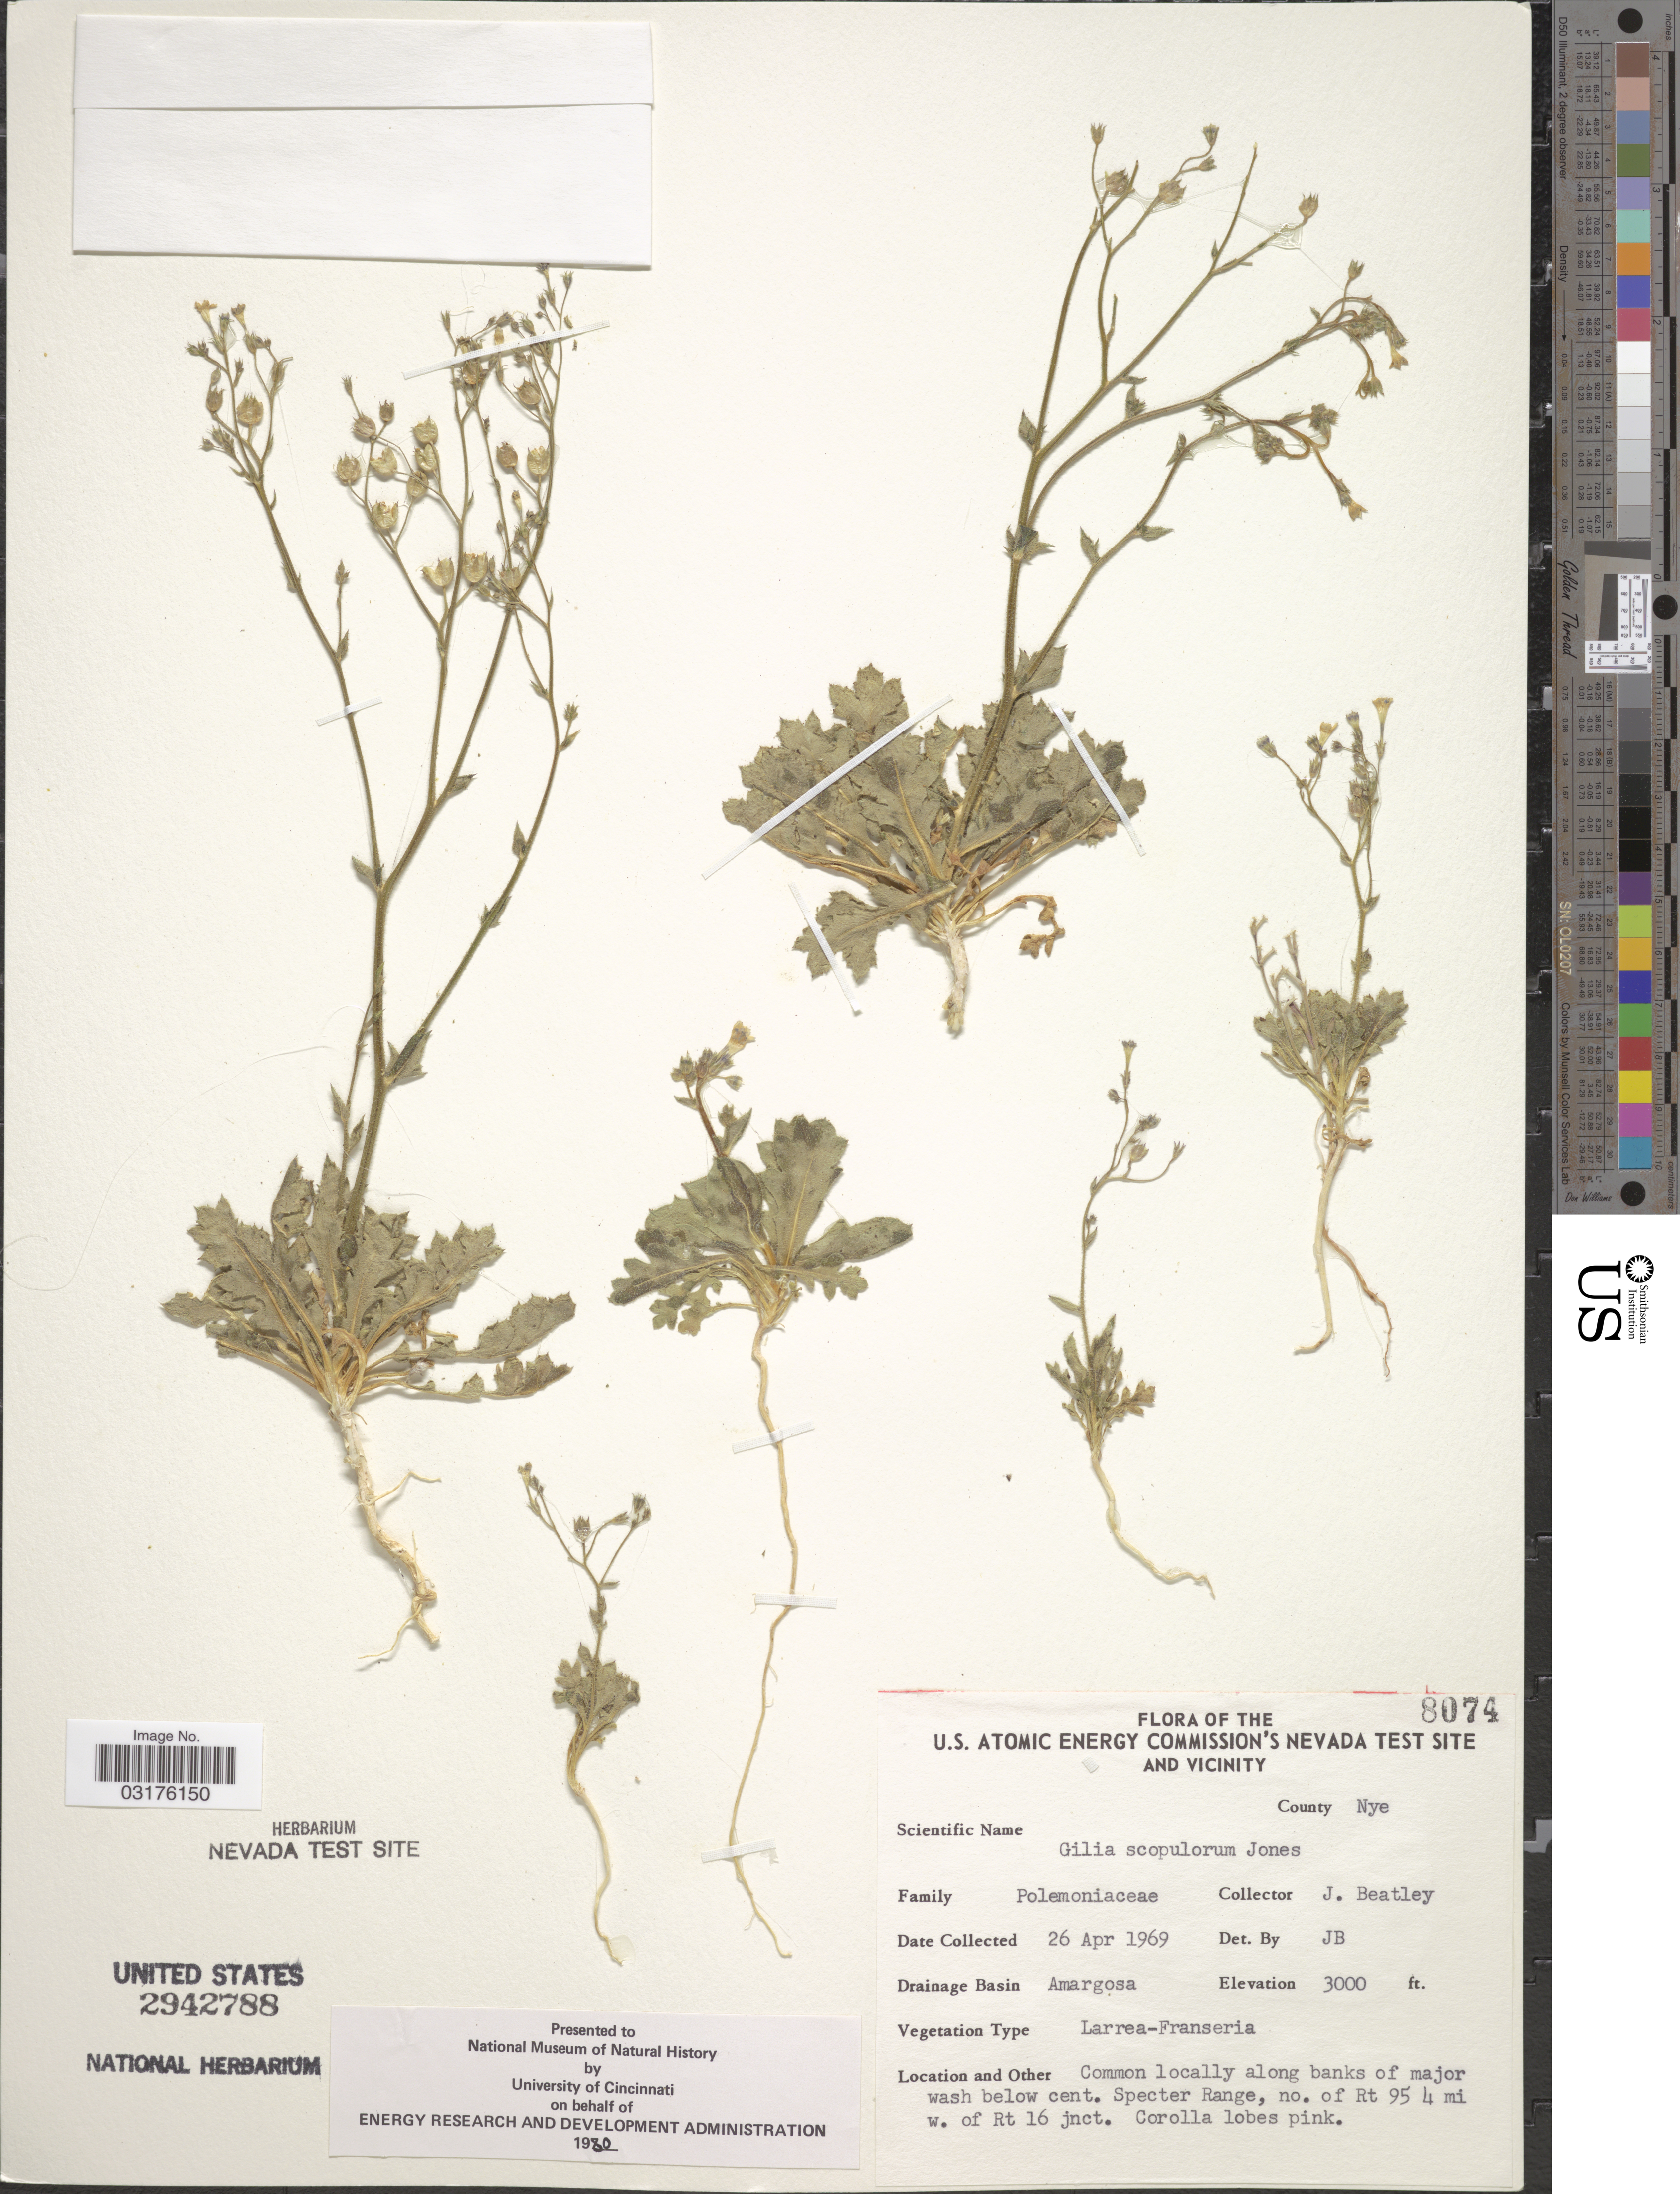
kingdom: Plantae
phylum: Tracheophyta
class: Magnoliopsida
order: Ericales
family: Polemoniaceae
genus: Gilia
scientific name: Gilia scopulorum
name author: M.E. Jones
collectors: J. C. Beatley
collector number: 8074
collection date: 1969-04-26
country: United States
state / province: Nevada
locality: The U.S. Atomic Energy Commission's Nevada Test Site And Vicinity, County Nye, Drainage Basin Amargosa, Common locally along banks of major wash below cent. Specter Range, no. of Rt 95, 4 mi w. of Rt 16 jnct.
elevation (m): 914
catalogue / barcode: US 2942788